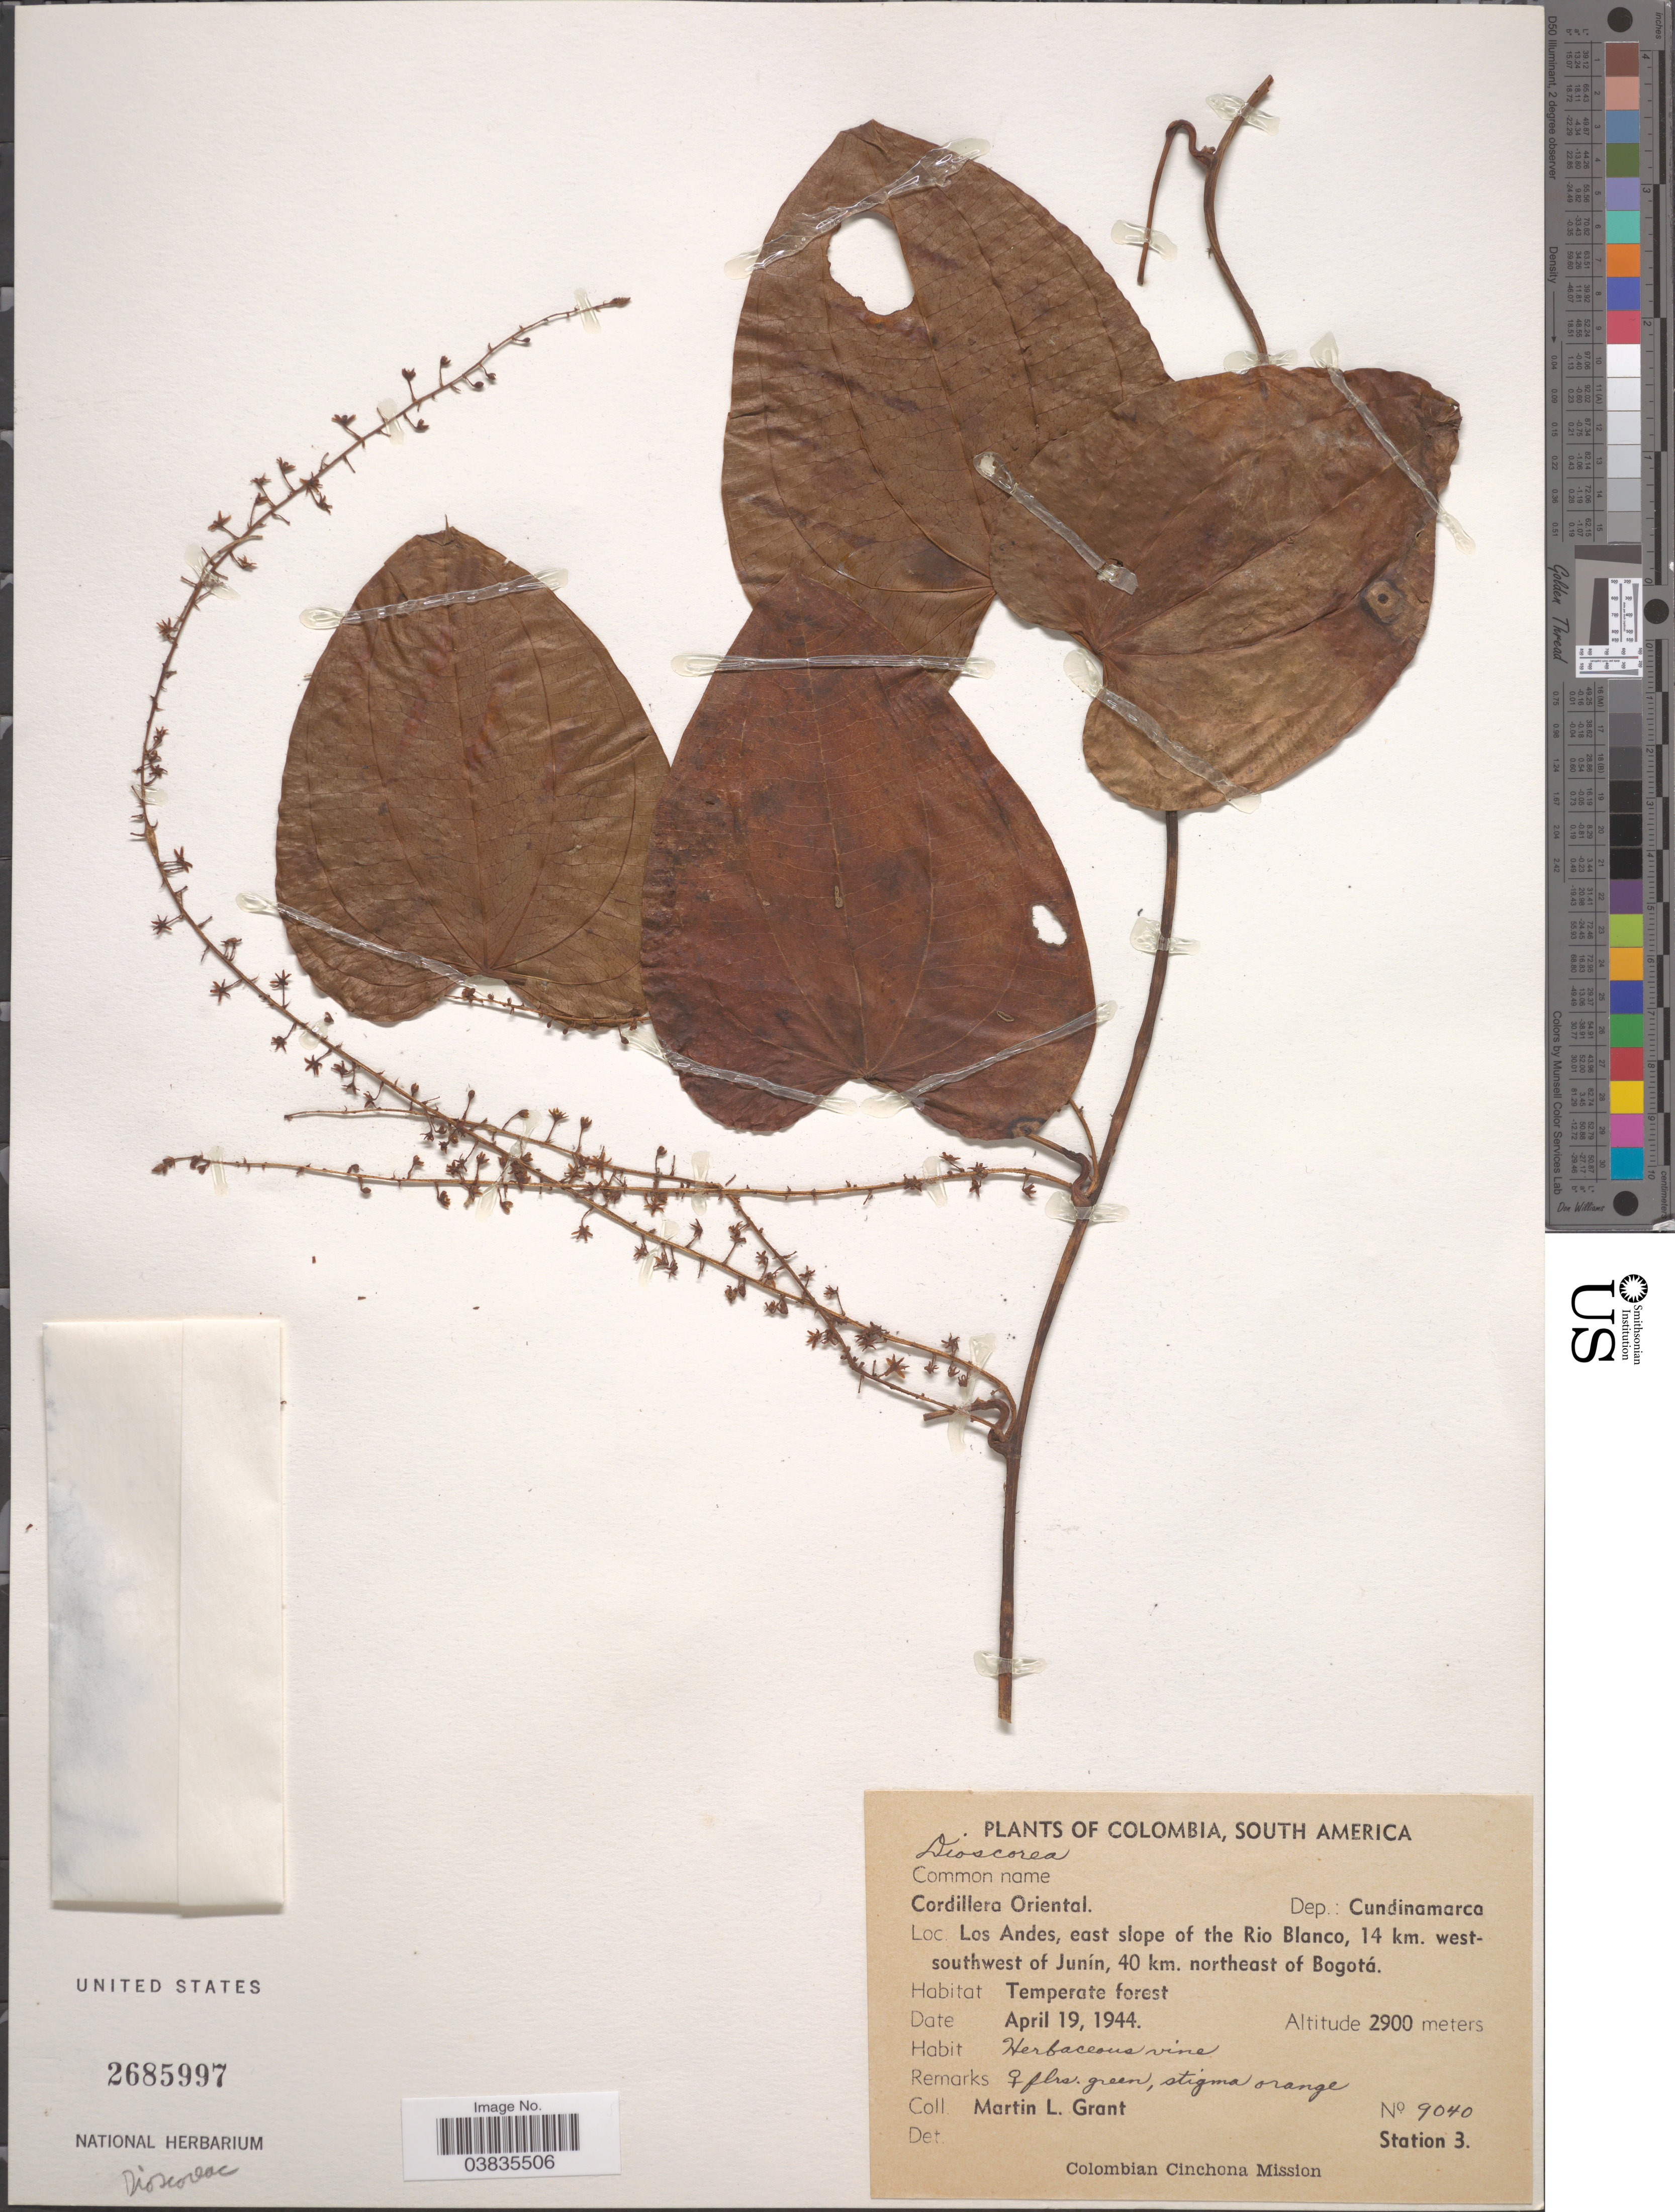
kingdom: Plantae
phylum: Tracheophyta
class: Liliopsida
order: Dioscoreales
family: Dioscoreaceae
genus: Dioscorea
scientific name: Dioscorea sp.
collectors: M. L. Grant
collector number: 9040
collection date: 1944-04-19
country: Colombia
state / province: Cundinamarca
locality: Cordillera Oriental. Dep.: Cundinamarca. Los Andes, east slope of the Rio Blanco, 14 km. west-southwest of Junín, 40 km. northeast of Bogotá. Station 3 [unsure placement].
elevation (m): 2900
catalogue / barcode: US 2685997